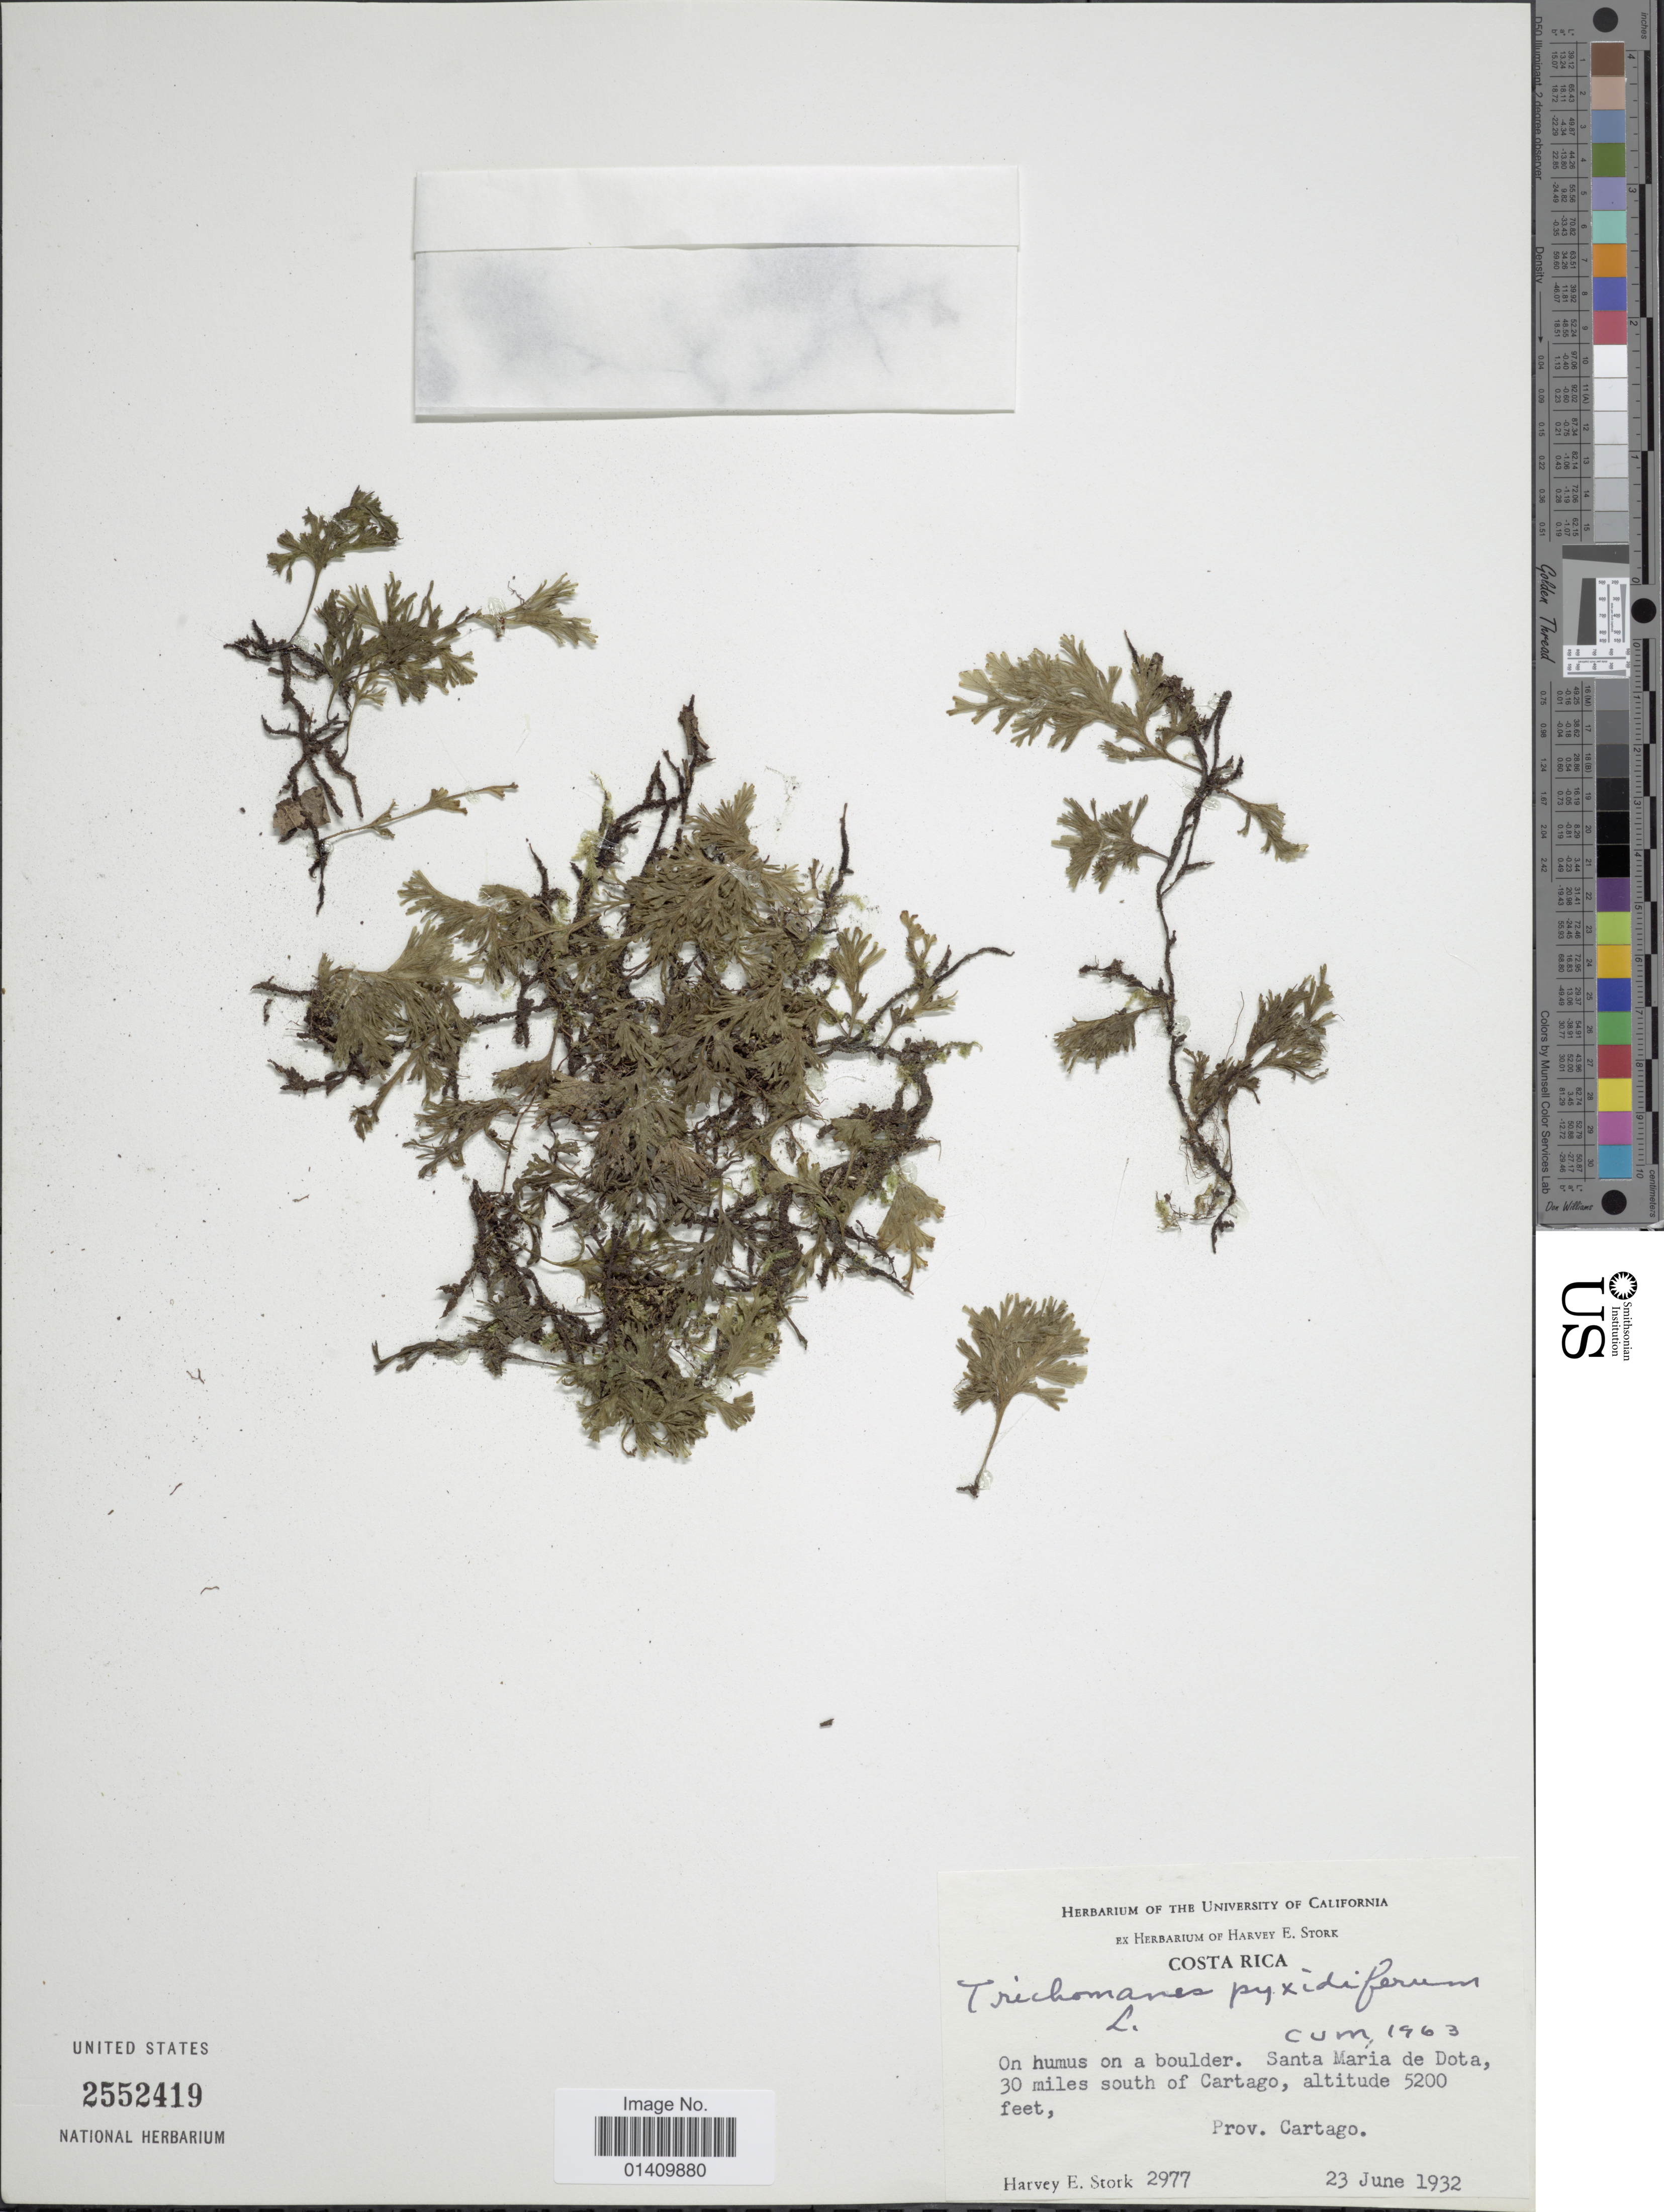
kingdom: Plantae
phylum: Tracheophyta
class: Polypodiopsida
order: Hymenophyllales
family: Hymenophyllaceae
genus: Polyphlebium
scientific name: Polyphlebium pyxidiferum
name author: (L.) Ebihara & Dubuisson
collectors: H. E. Stork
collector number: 2977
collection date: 1932-06-23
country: Costa Rica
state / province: Cartago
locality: Santa Maria de Dota 30 miles south of Cartago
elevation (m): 1585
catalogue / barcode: US 2552419